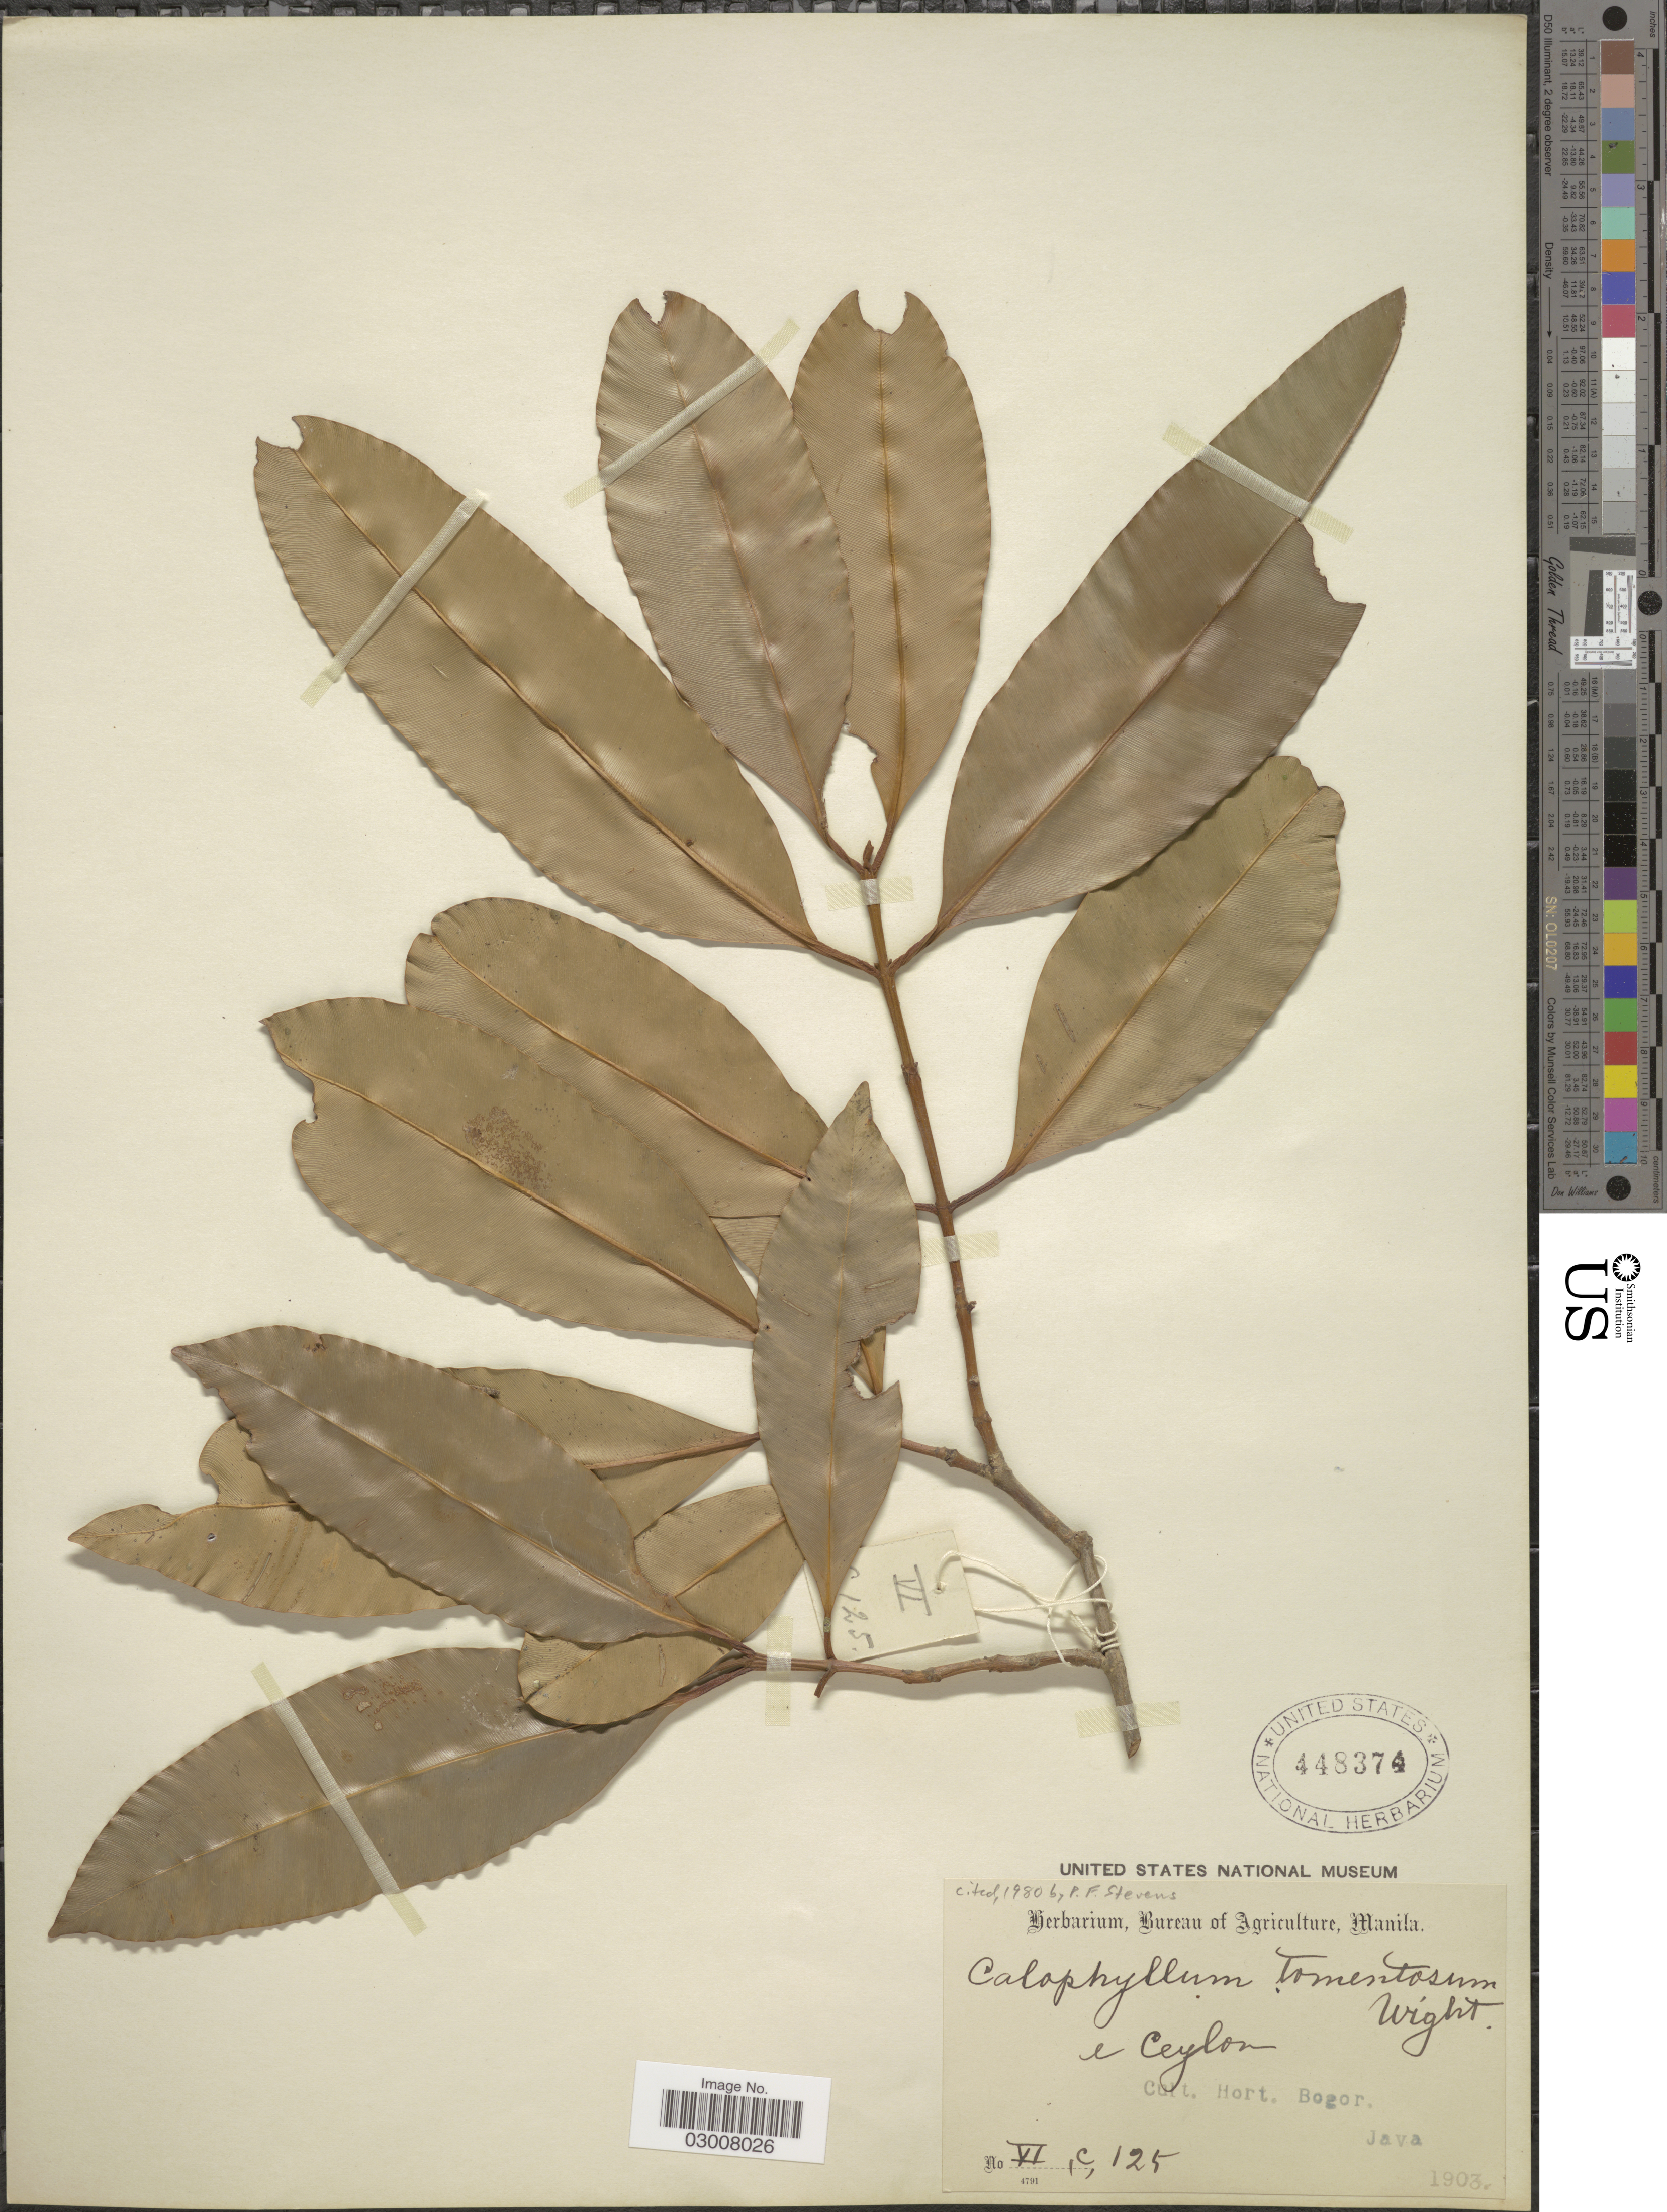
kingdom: Plantae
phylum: Tracheophyta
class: Magnoliopsida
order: Malpighiales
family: Calophyllaceae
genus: Calophyllum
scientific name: Calophyllum tomentosum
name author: Wight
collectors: ex Herb. Bur. Agric. Manila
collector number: VI,C,125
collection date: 1903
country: Indonesia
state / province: Java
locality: Cult. Hort. Bogor.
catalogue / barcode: US 448374